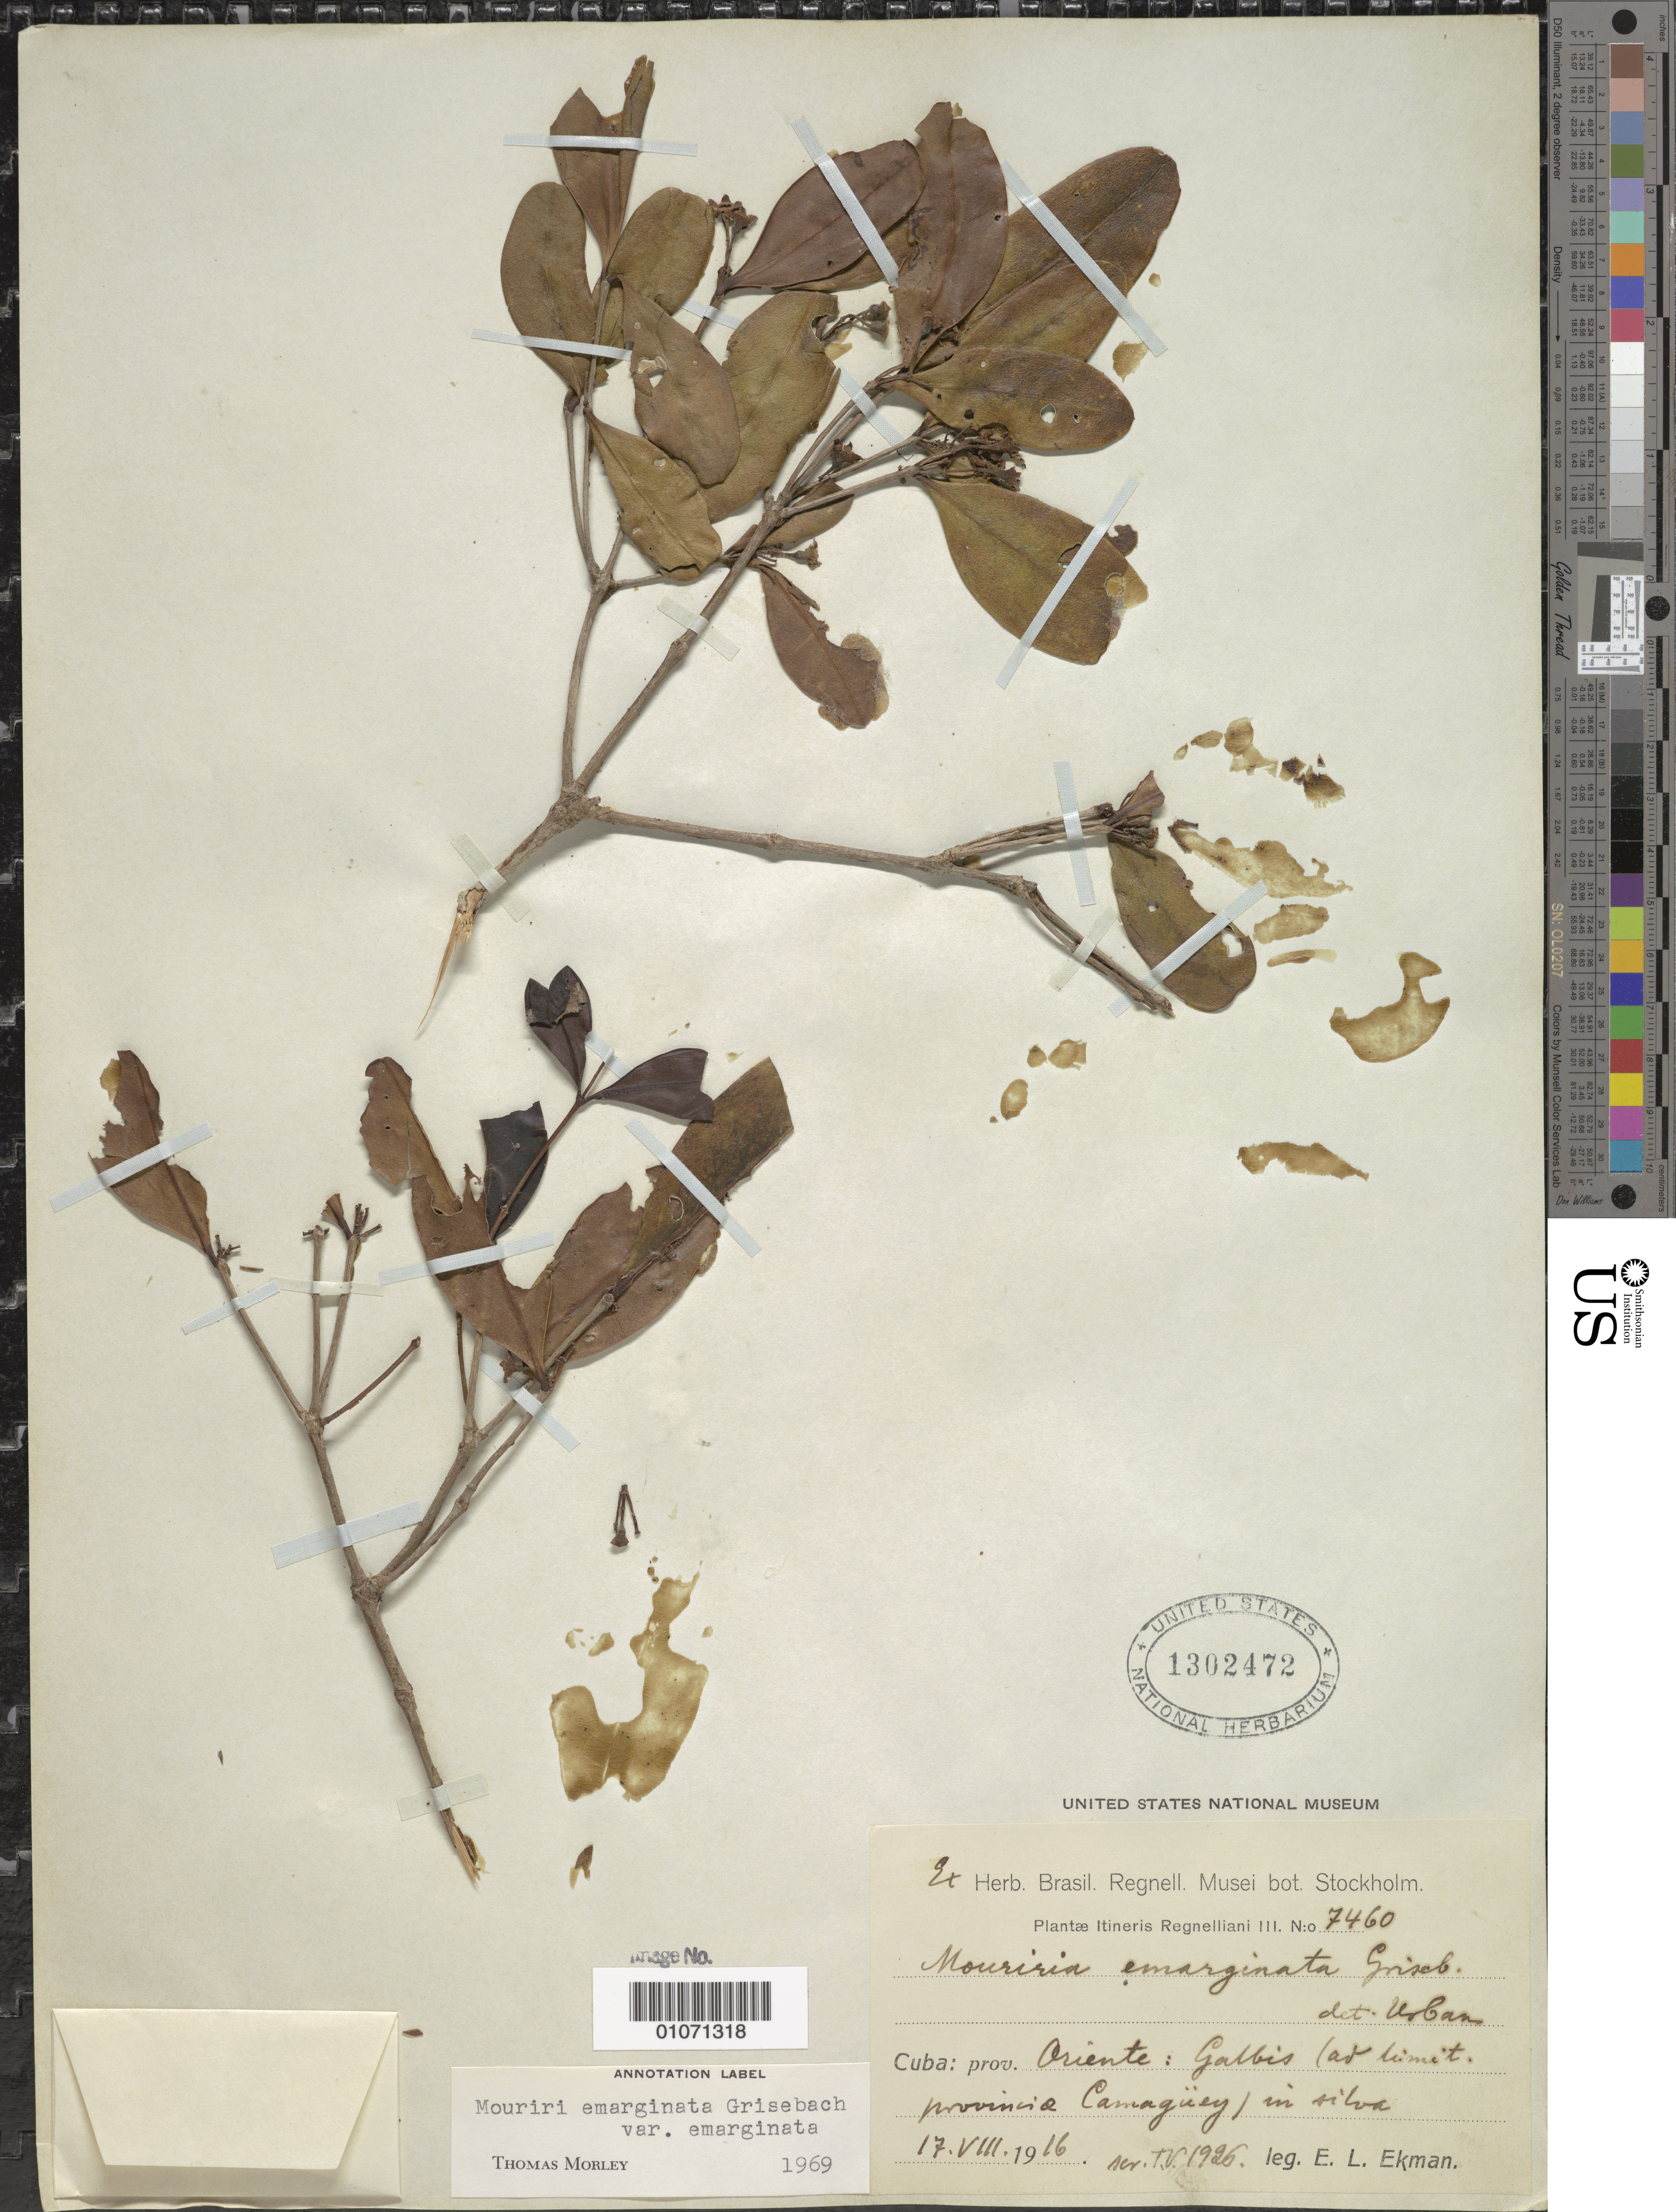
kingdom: Plantae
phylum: Tracheophyta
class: Magnoliopsida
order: Myrtales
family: Melastomataceae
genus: Mouriri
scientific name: Mouriri emarginata var. emarginata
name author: Griseb.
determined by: Morley, T.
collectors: E. L. Ekman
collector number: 7460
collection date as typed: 17 Aug 1916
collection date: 1916-08-17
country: Cuba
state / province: Oriente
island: Cuba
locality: Galbis (ad limit provincia Camaguey)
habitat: In silva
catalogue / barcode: US 1302472